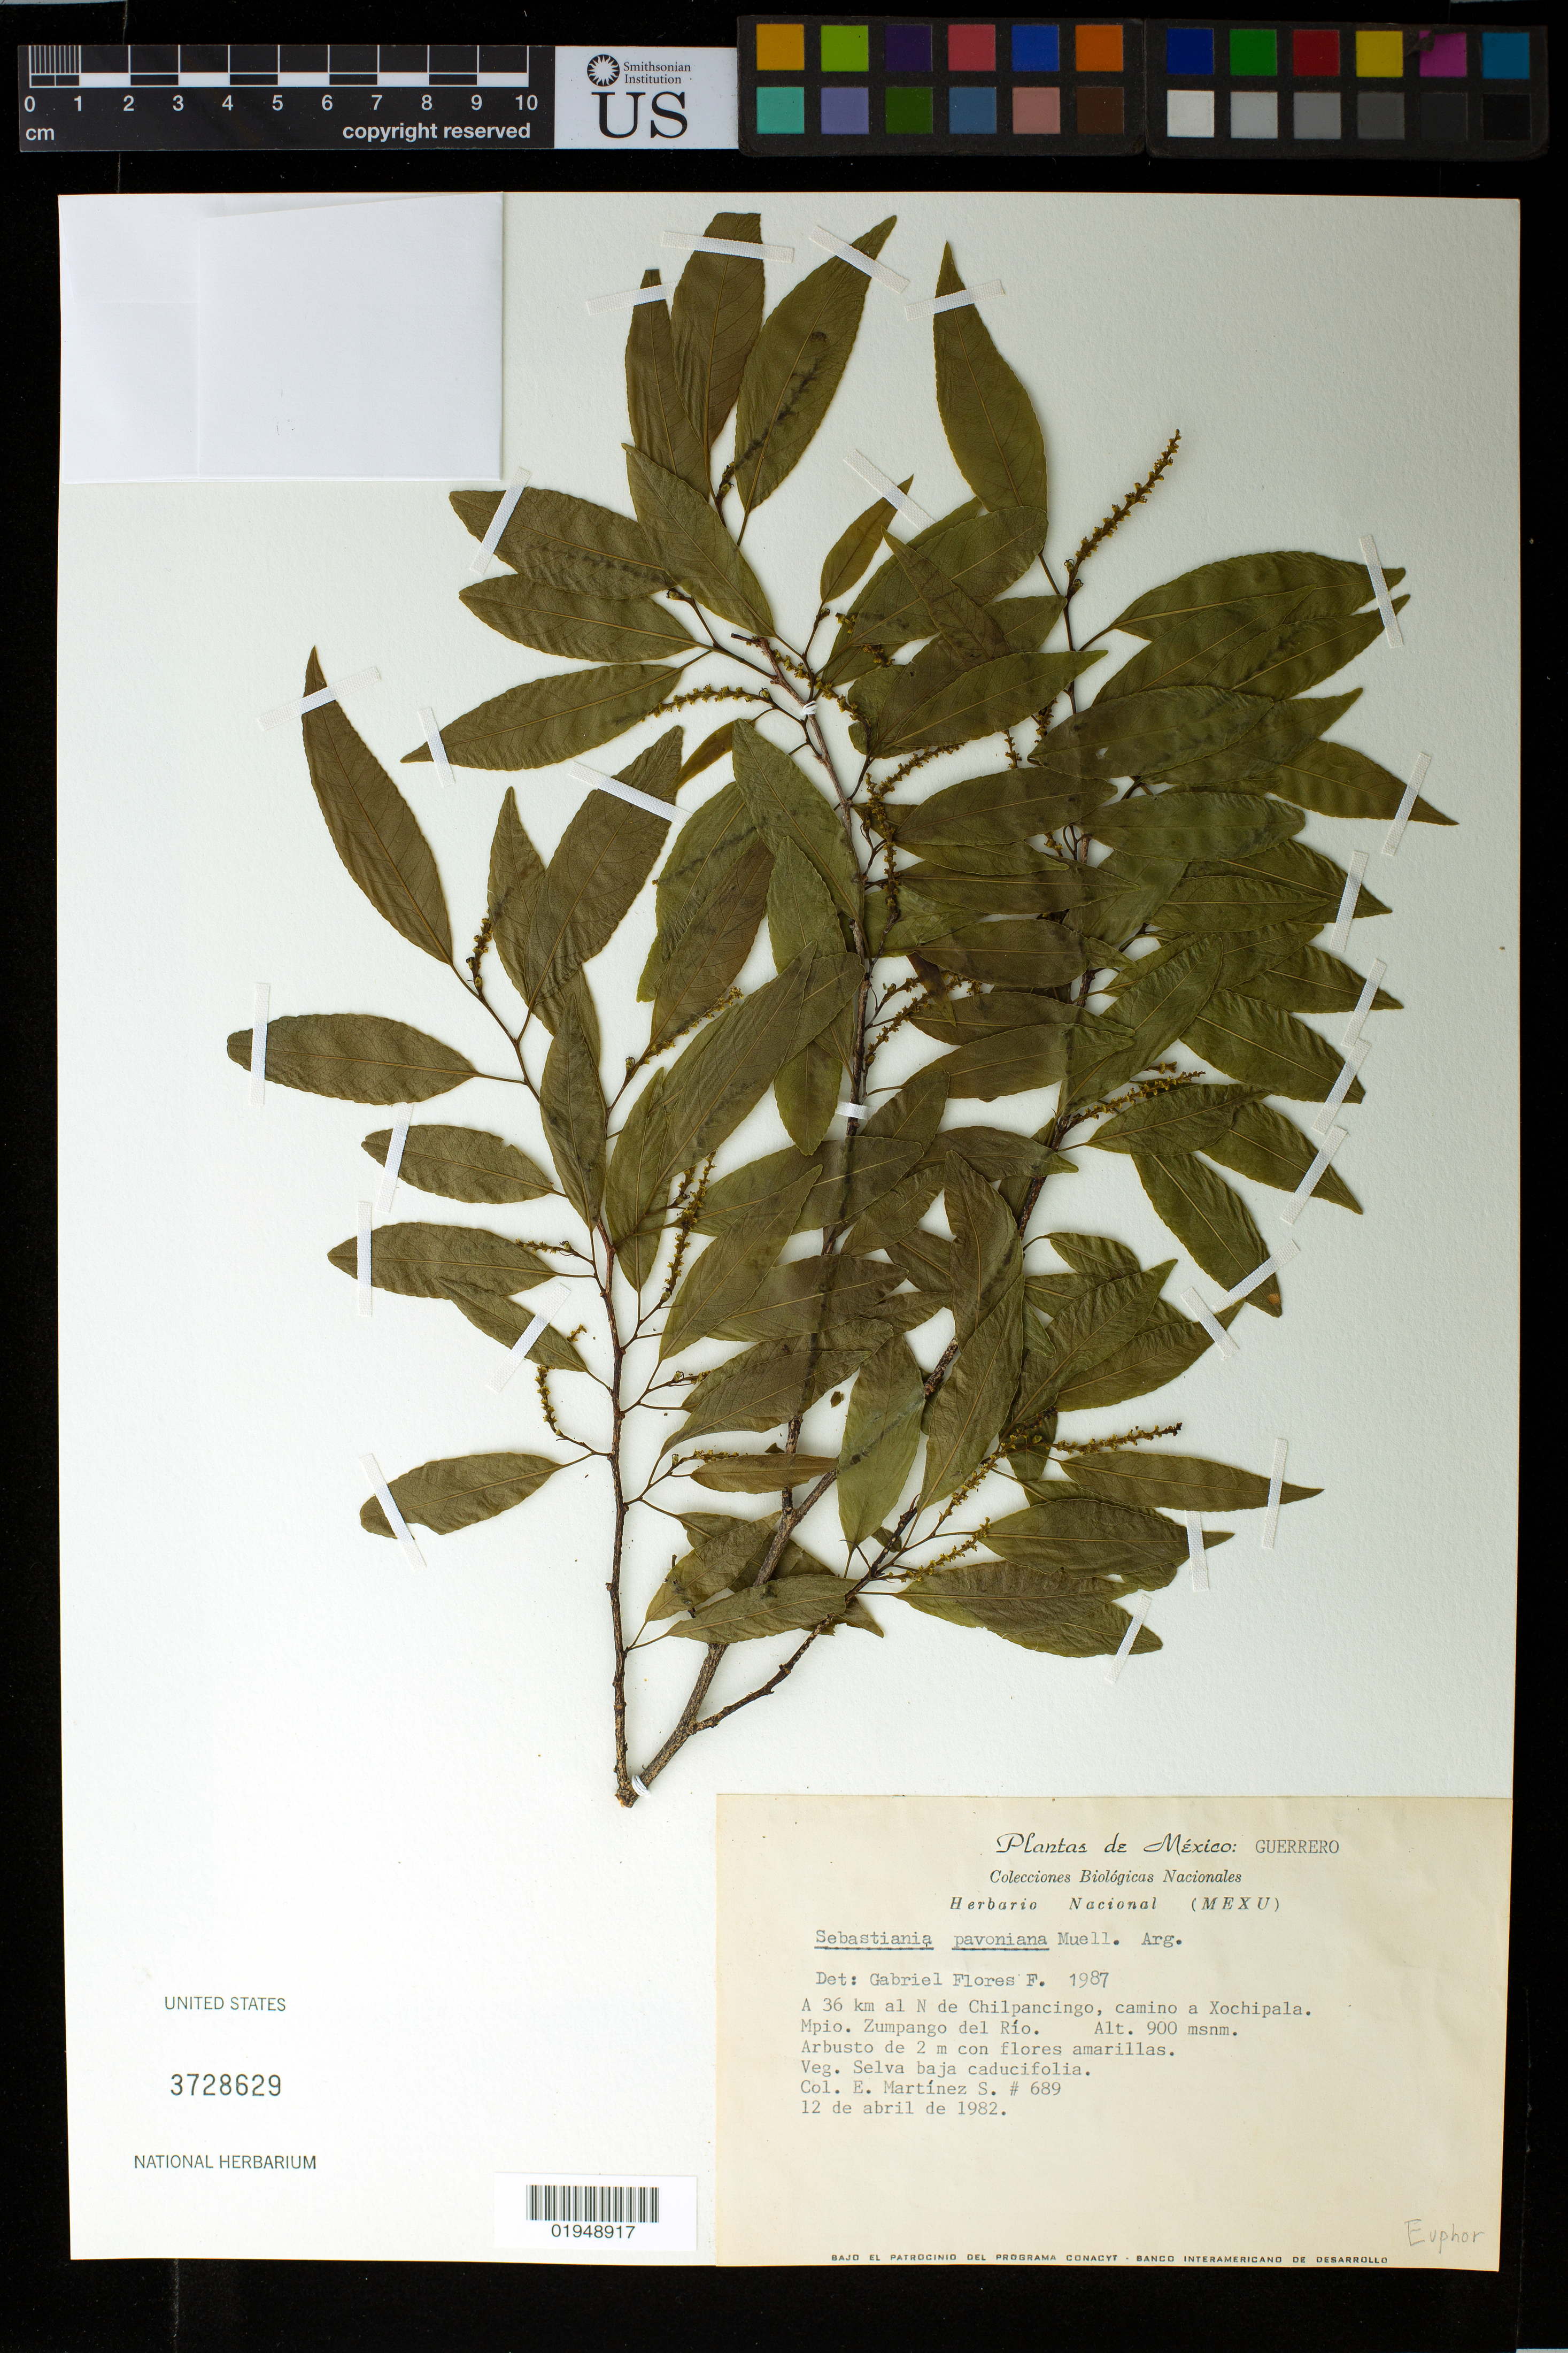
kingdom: Plantae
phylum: Tracheophyta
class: Magnoliopsida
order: Malpighiales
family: Euphorbiaceae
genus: Sebastiania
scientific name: Sebastiania pavoniana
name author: (Müll. Arg.) Müll. Arg.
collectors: E. Martínez S.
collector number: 8596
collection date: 1985-04-12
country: Mexico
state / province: Guerrero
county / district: Zumpango del Río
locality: A 36 km al N de Chilpancingo, camino a Xochipala.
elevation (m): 900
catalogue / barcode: US 3728629